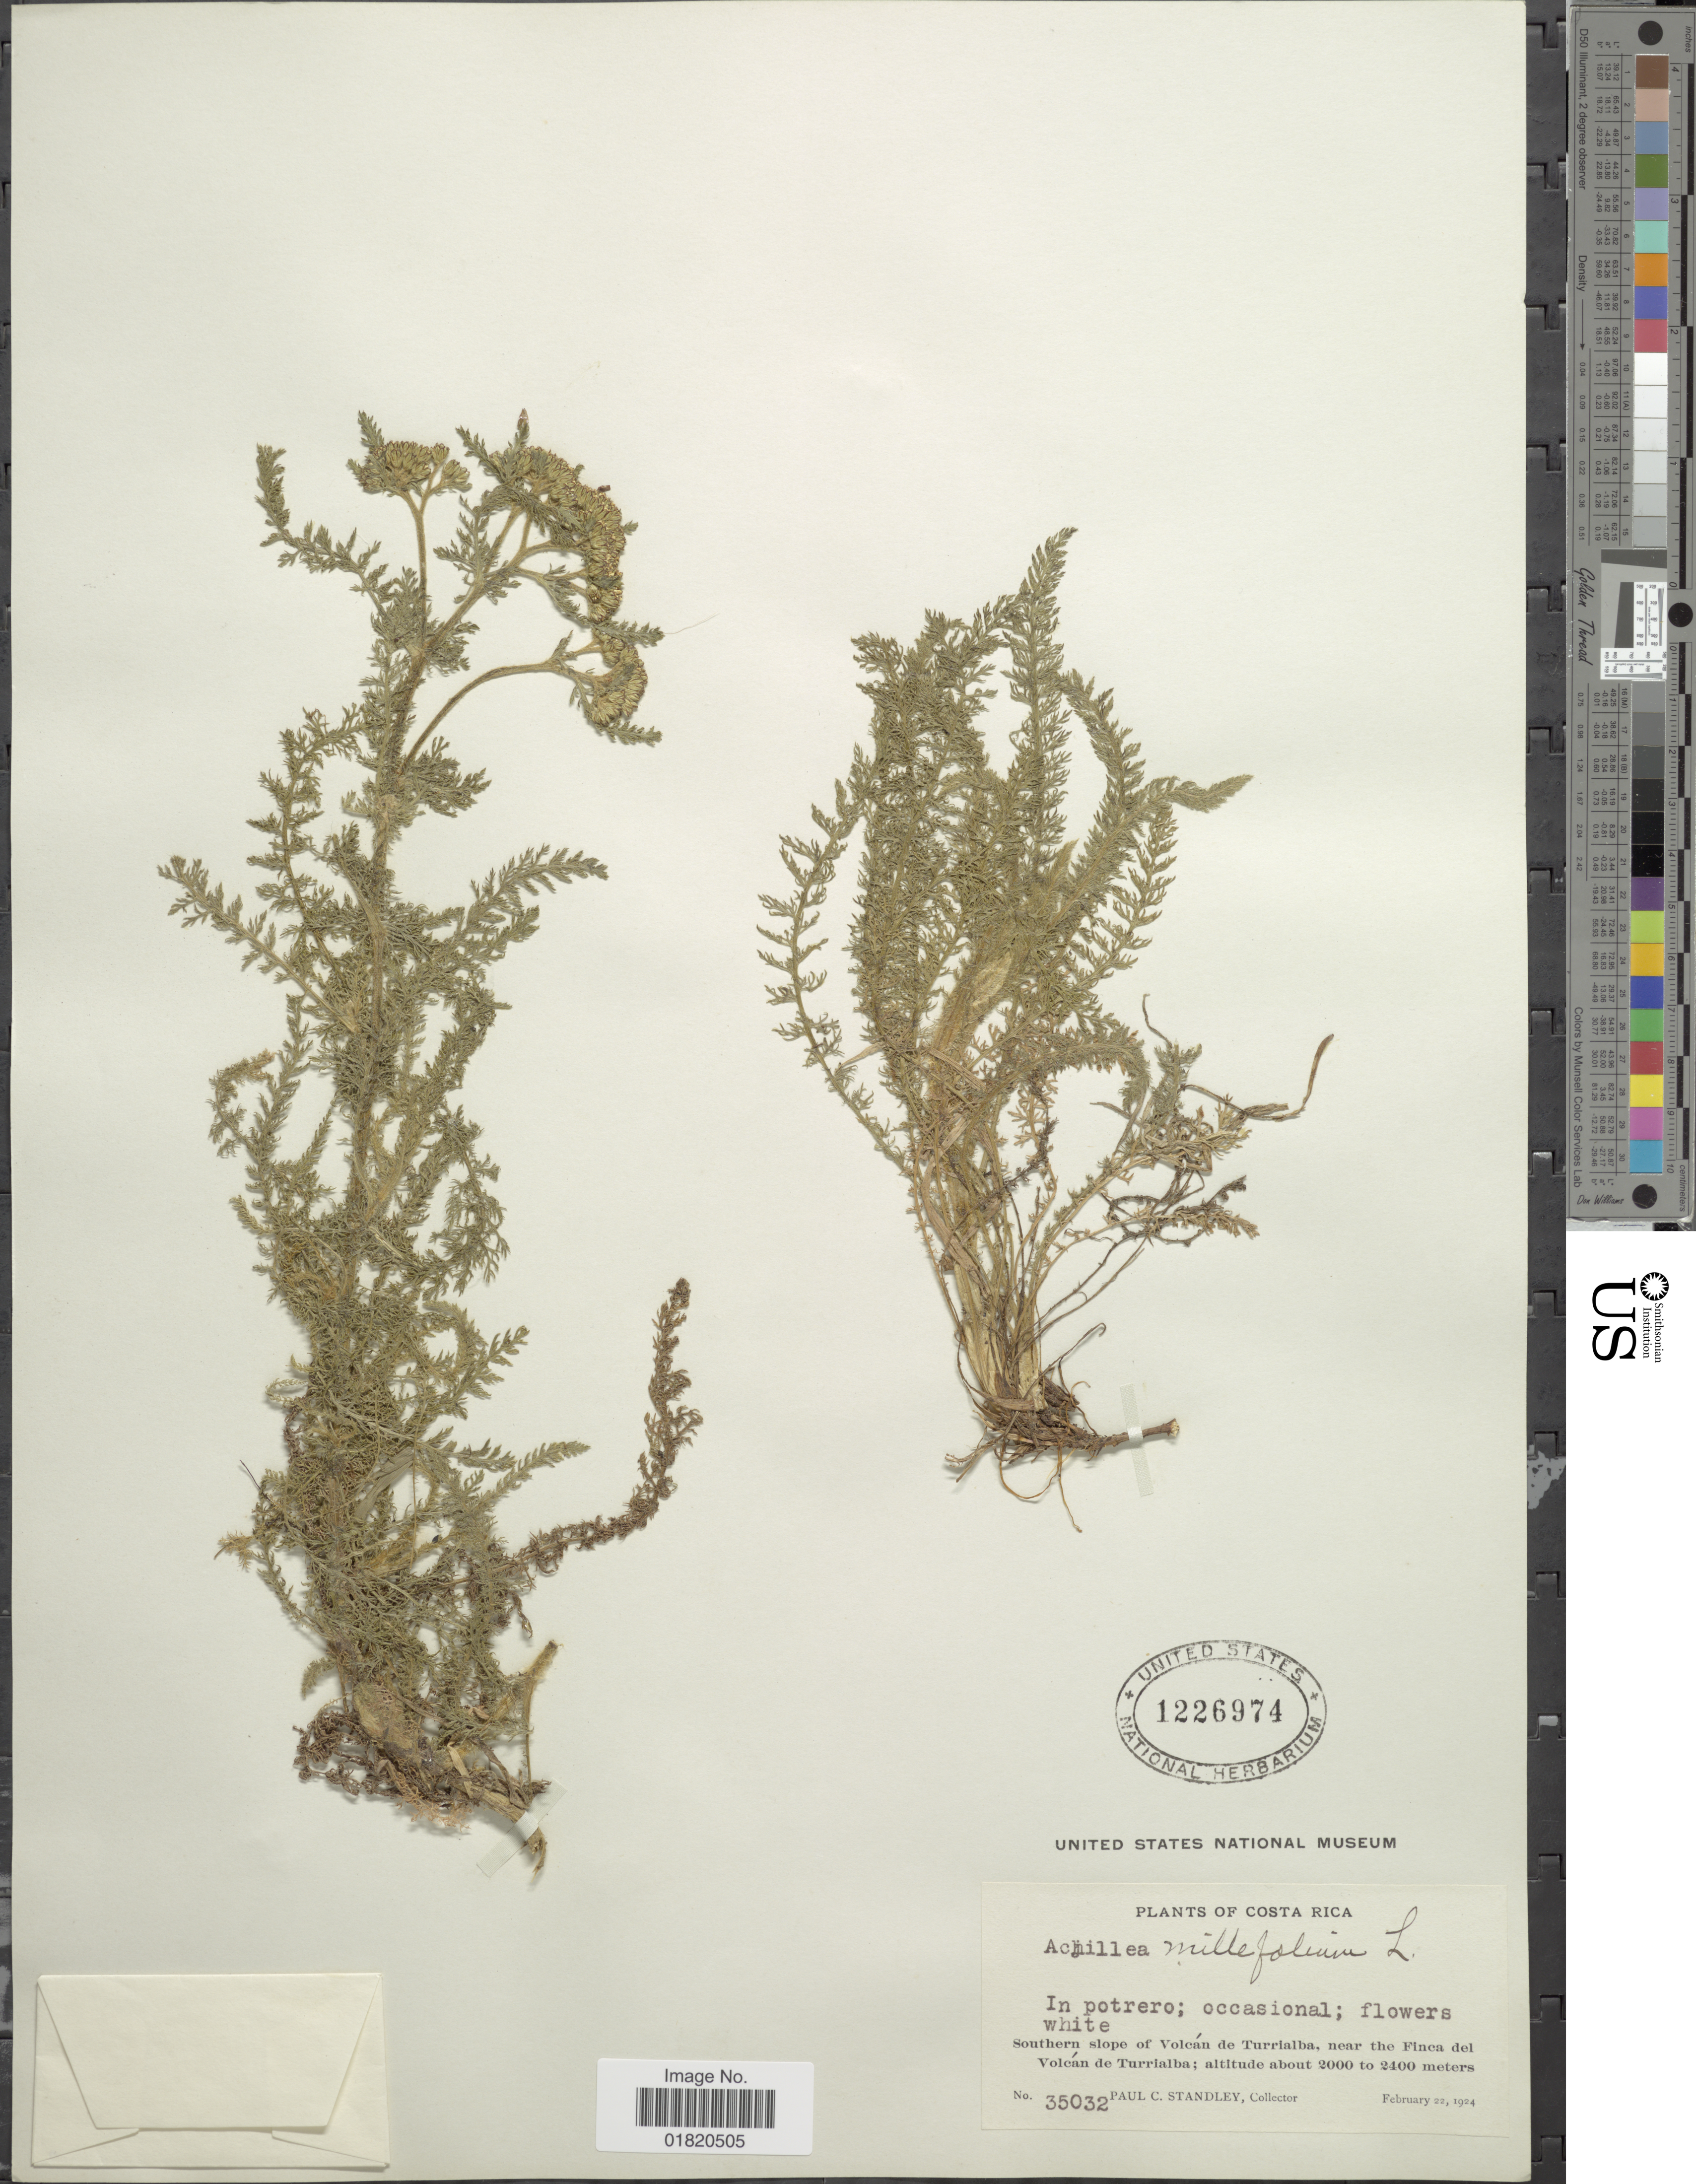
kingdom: Plantae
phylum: Tracheophyta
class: Magnoliopsida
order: Asterales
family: Asteraceae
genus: Achillea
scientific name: Achillea lanulosa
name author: Nutt.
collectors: P. C. Standley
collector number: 35032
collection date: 1924-02-22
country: Costa Rica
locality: Southern slope of Volcán de Turrialba, near the Finca del Volcán de Turrialba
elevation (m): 2000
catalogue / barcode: US 1226974